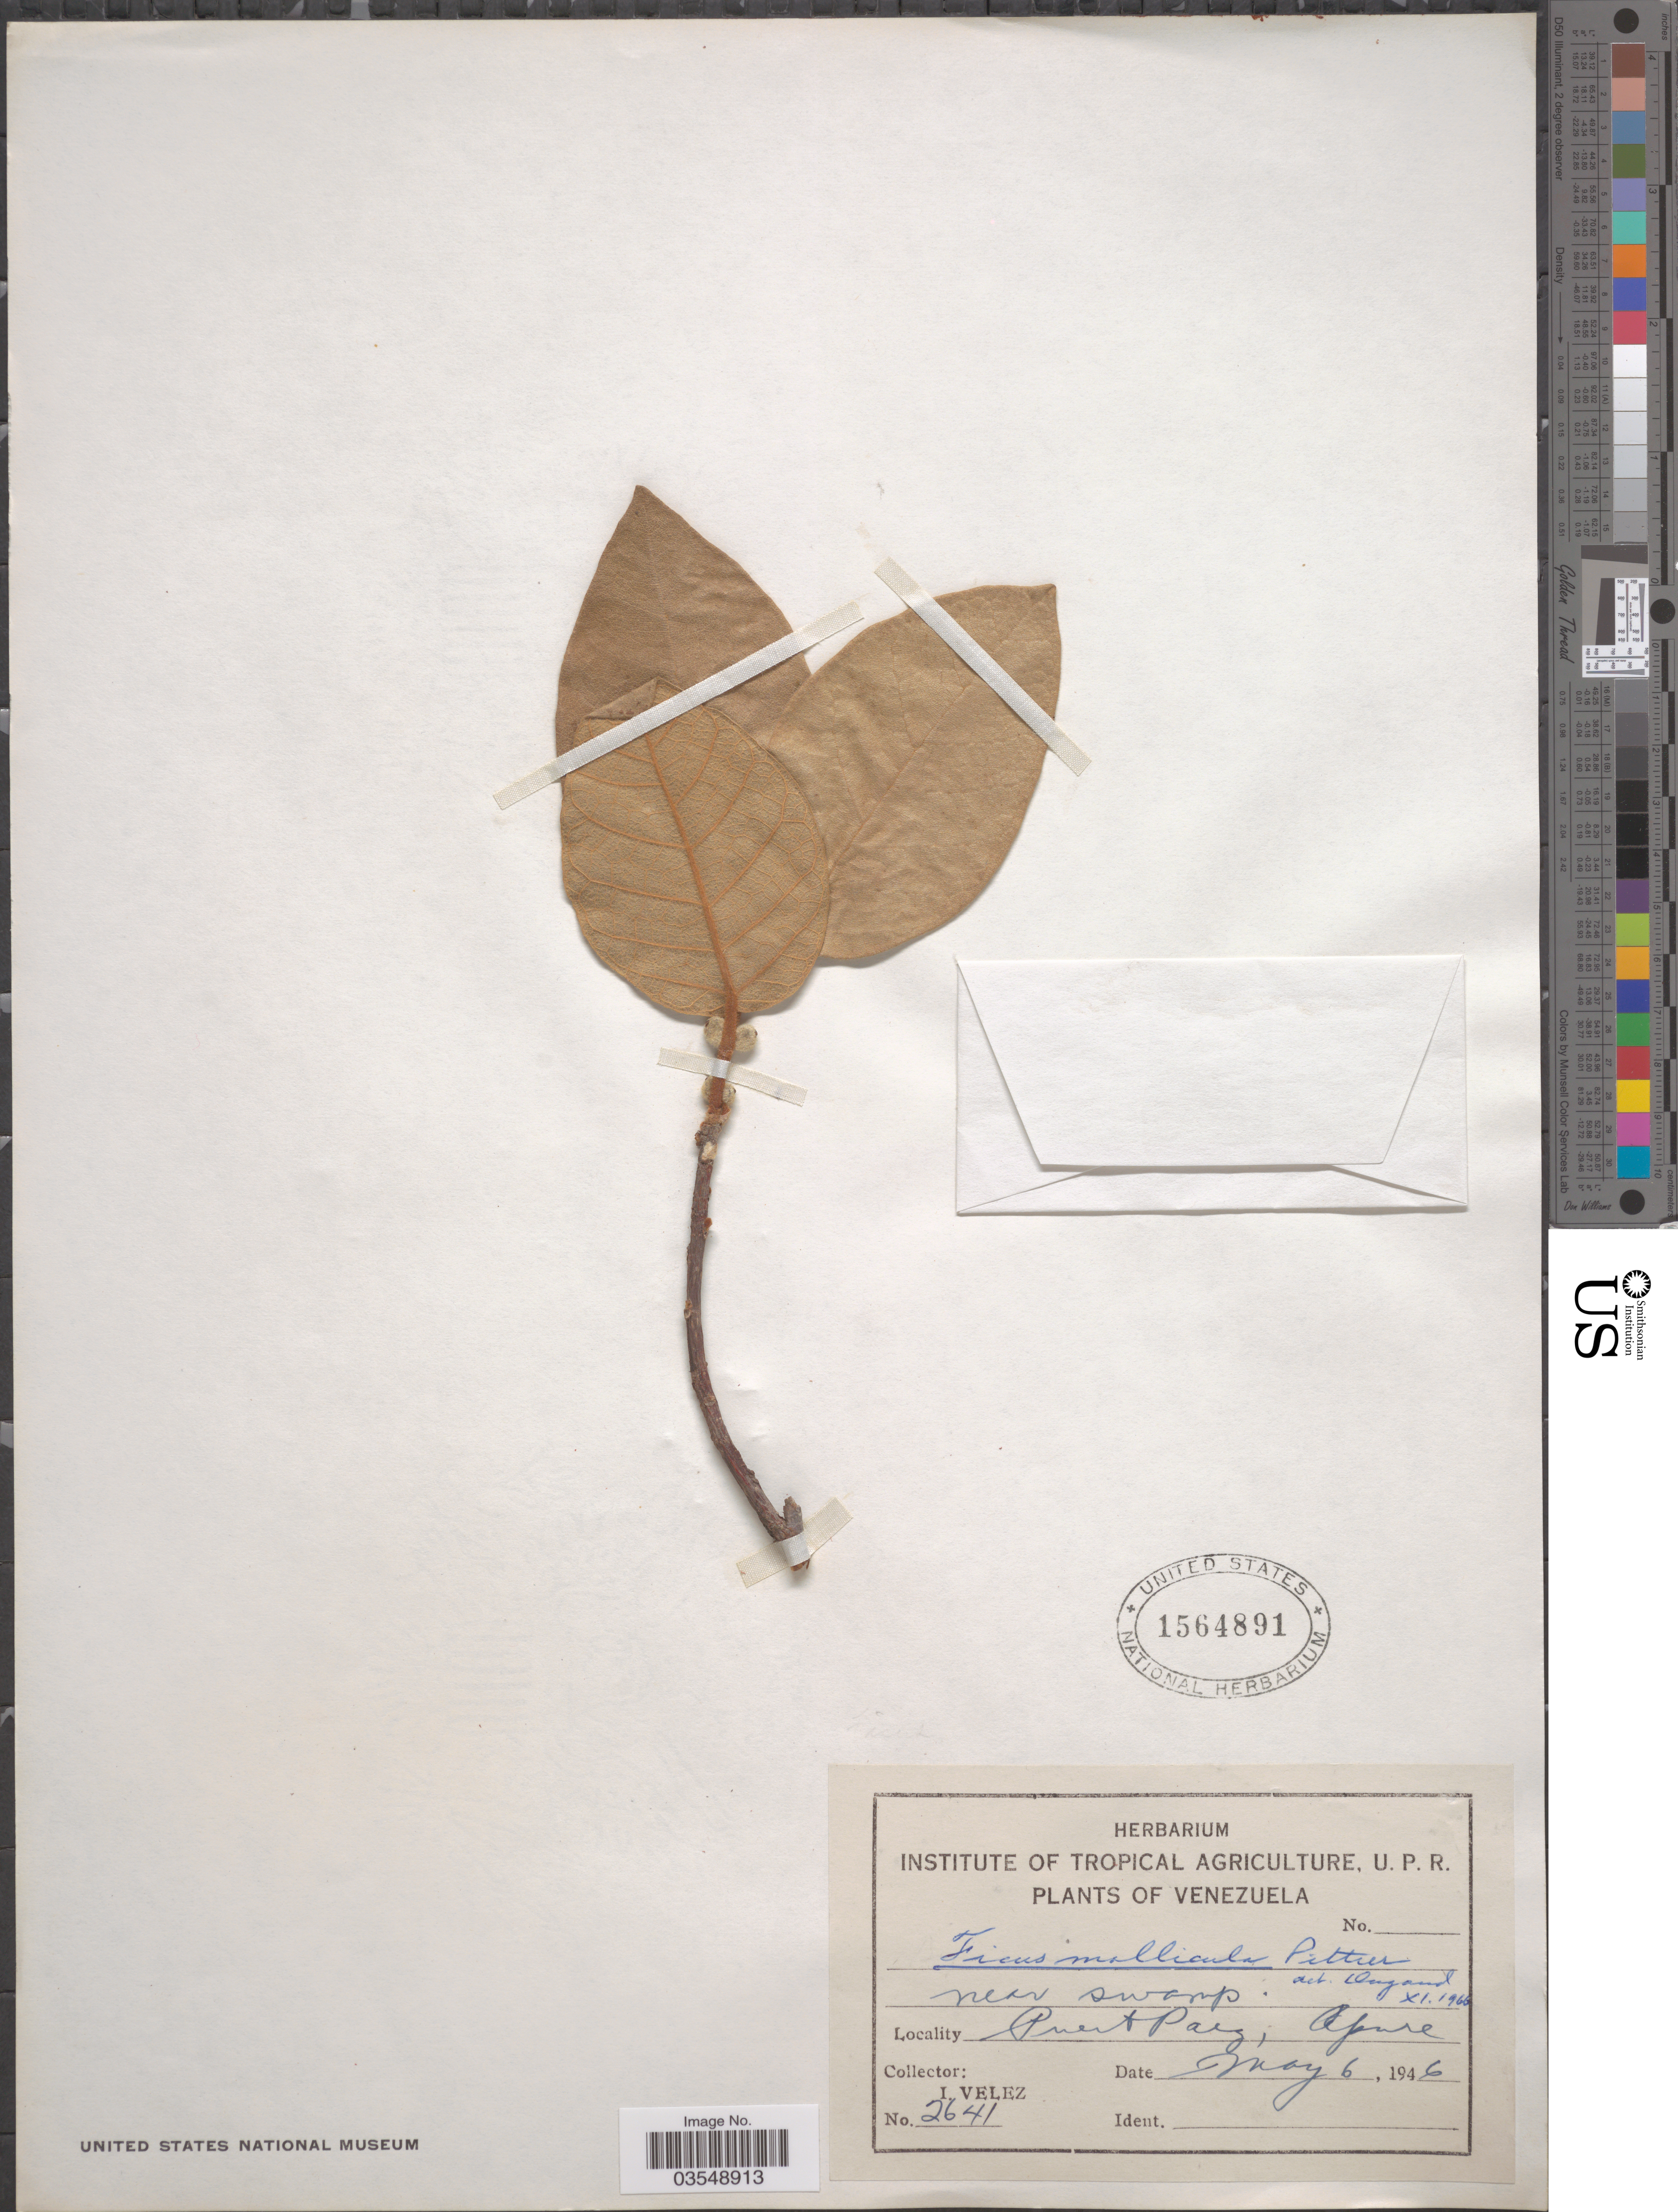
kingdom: Plantae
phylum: Tracheophyta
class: Magnoliopsida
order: Rosales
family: Moraceae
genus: Ficus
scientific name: Ficus mollicula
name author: Pittier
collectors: I. Velez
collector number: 2641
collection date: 1946-05-06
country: Venezuela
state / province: Apure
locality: Puerto Paez.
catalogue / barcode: US 1564891